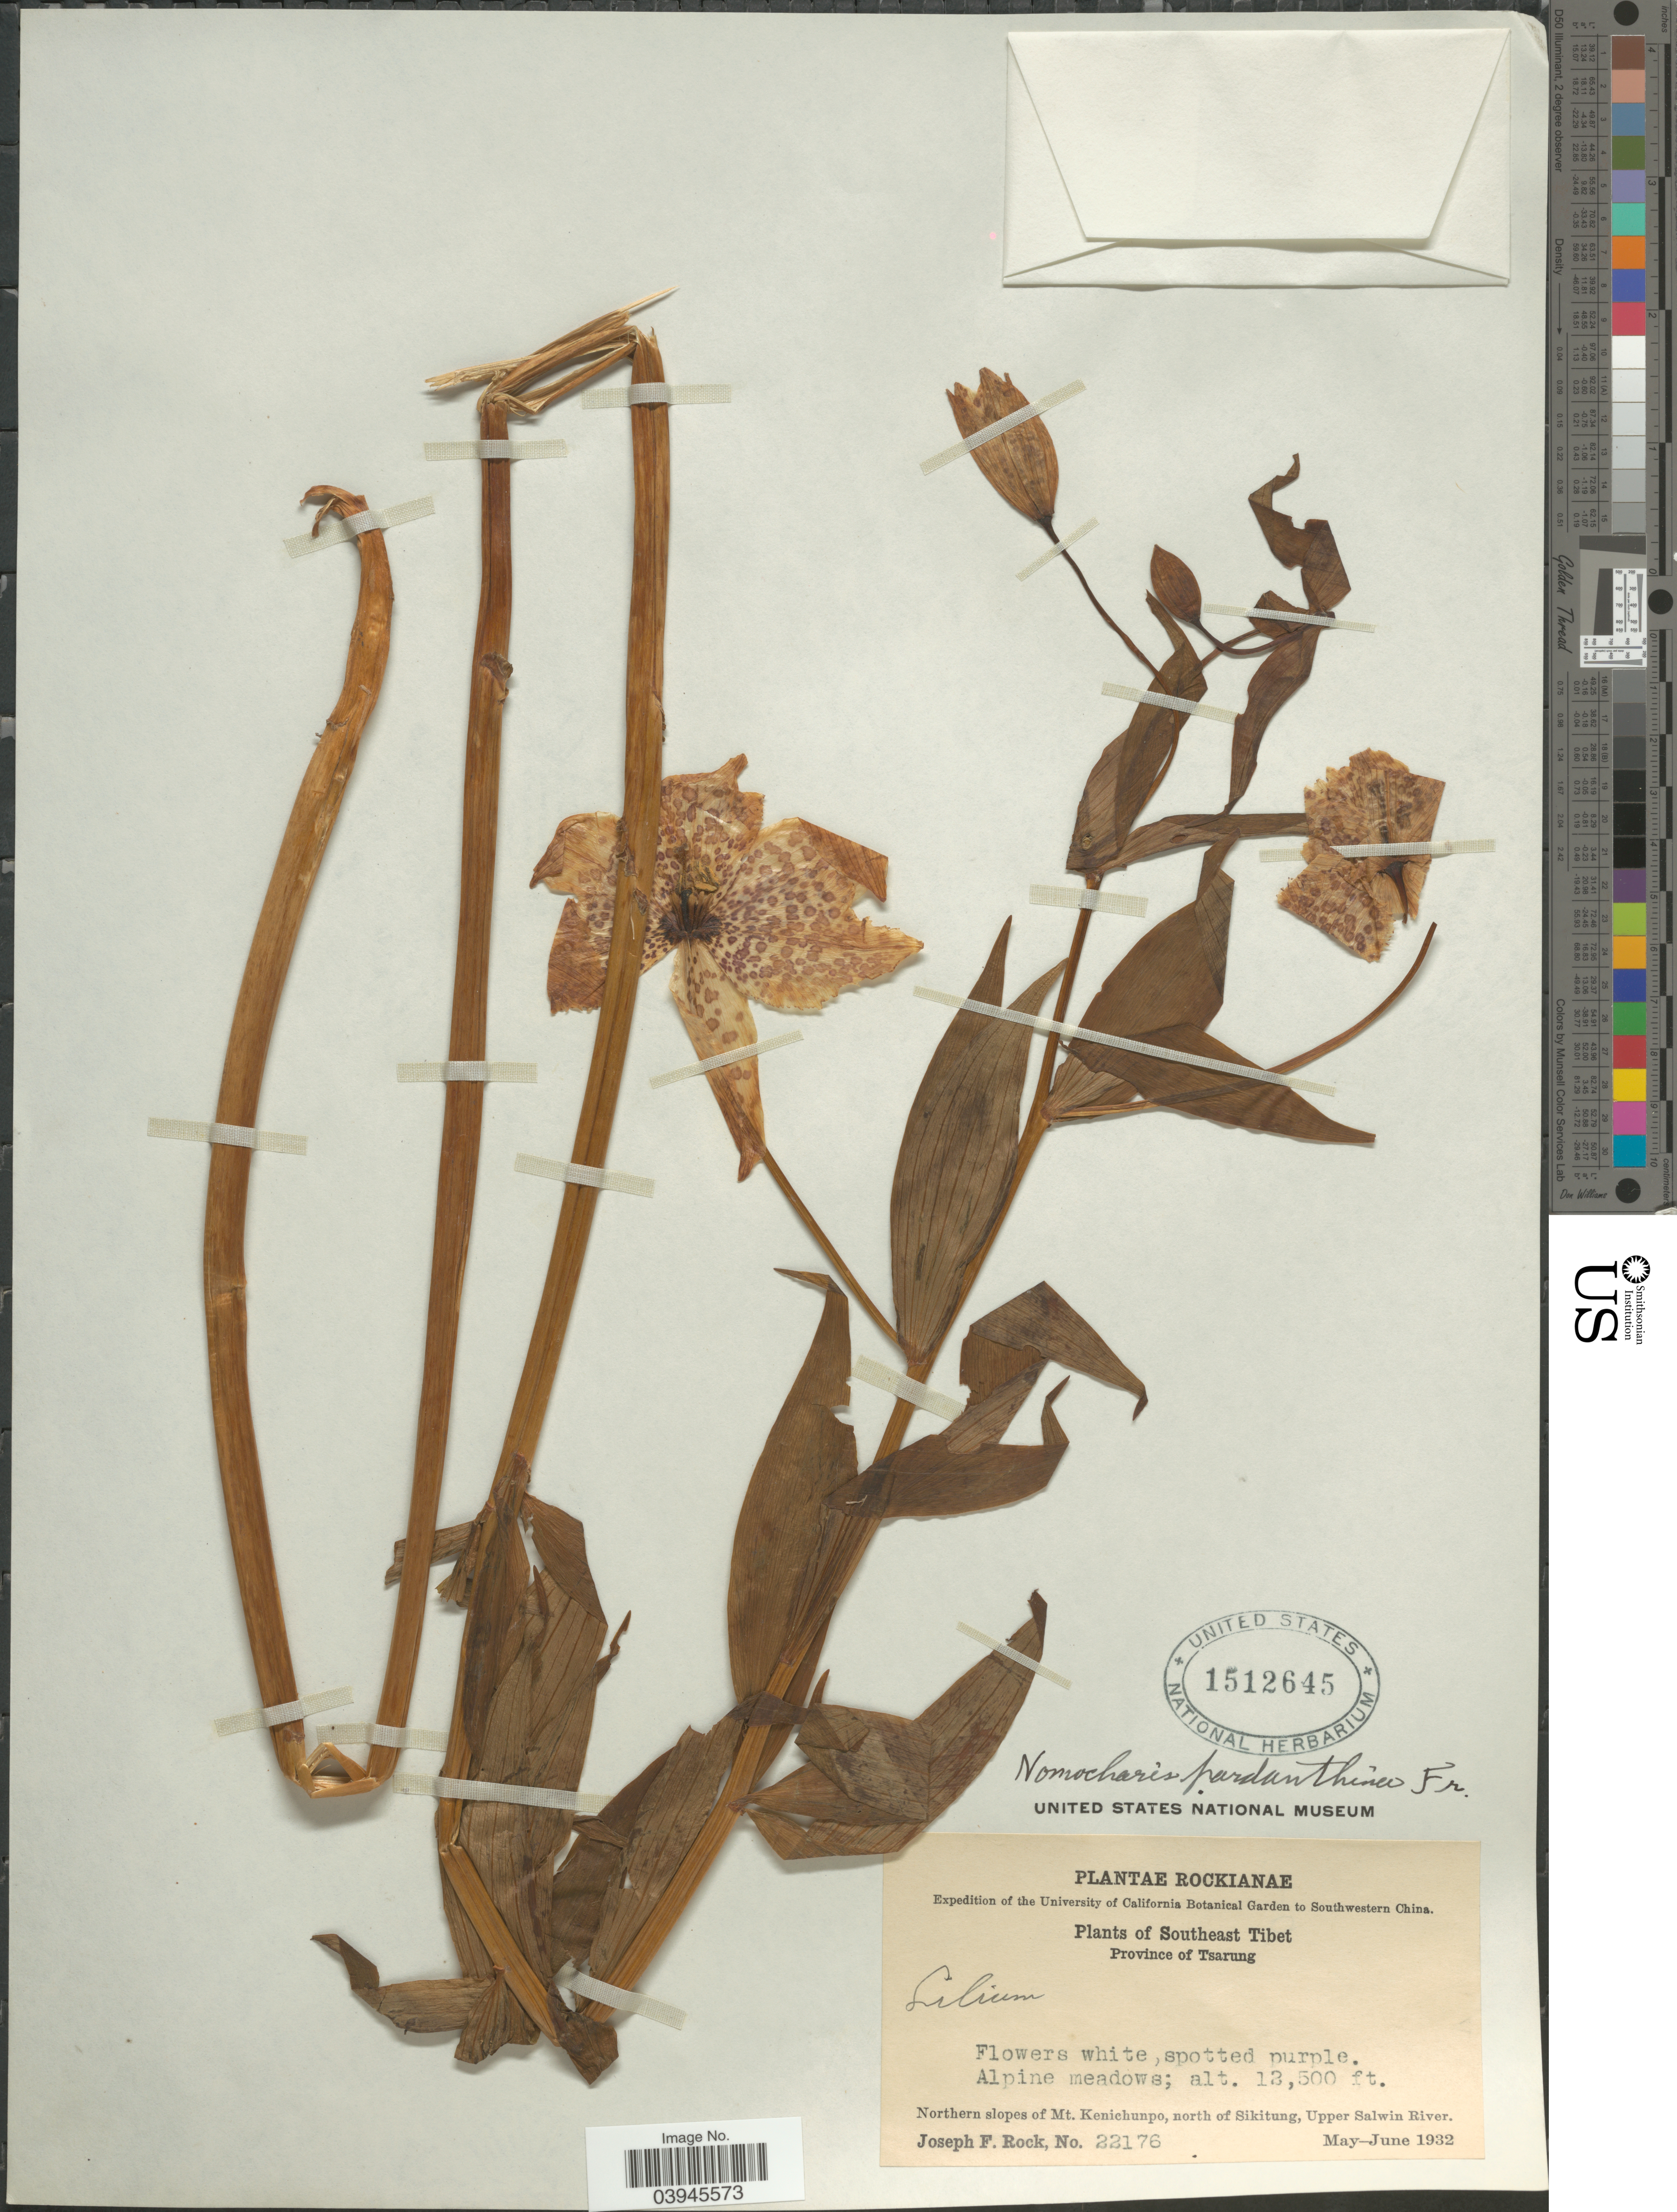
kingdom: Plantae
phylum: Tracheophyta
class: Liliopsida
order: Liliales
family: Liliaceae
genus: Lilium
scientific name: Lilium pardanthinum ined., 9/2021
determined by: Strong, Mark T., (BOT), Smithsonian Institution - National Museum of Natural History (UNITED STATES)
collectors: J. F. Rock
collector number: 22176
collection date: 1932-05/1932-06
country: China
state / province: Xizang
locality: Southwestern China. Southeast Tibet. Province of Tsarung. Alpine meadows; Northern slopes of Mt. Kenichunpo, north of Sikitung, Upper Salwin River.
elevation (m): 3810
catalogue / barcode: US 1512645